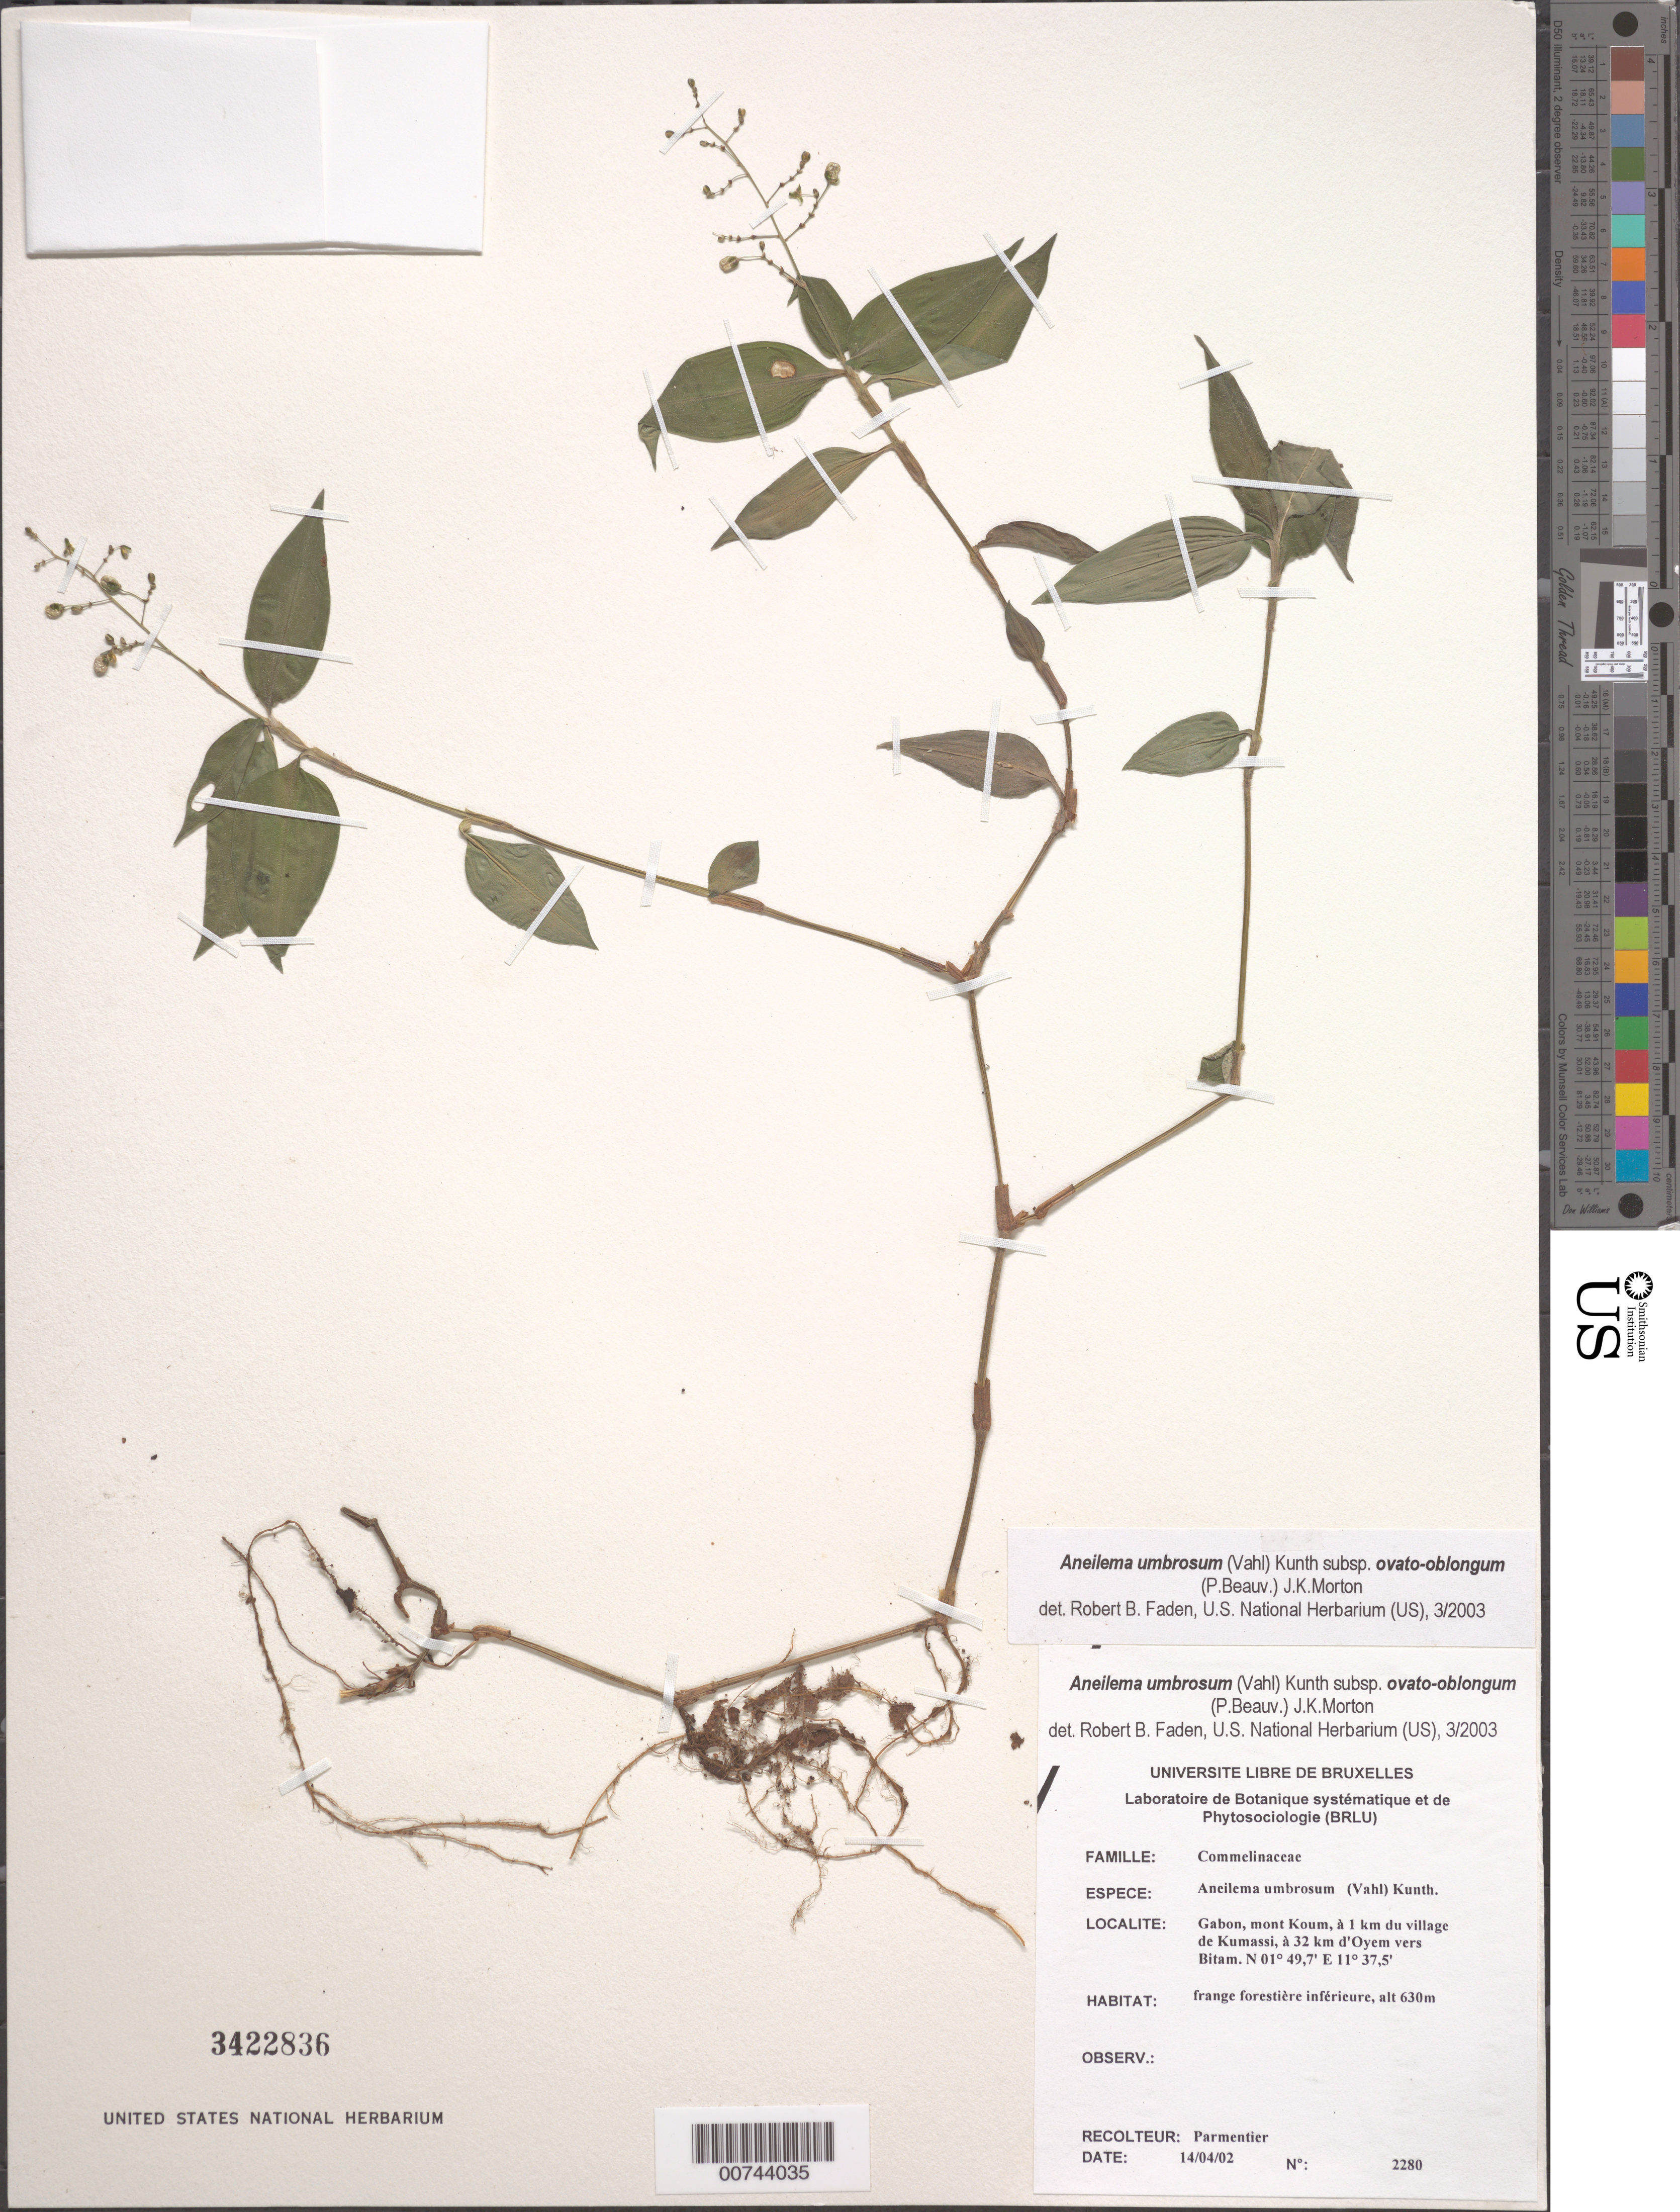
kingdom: Plantae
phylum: Tracheophyta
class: Liliopsida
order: Commelinales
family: Commelinaceae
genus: Aneilema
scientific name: Aneilema umbrosum subsp. ovato-oblongum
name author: (P. Beauv.) J.K. Morton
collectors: P. Parmentier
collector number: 2280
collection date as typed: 14 apr 2002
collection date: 2002-04-14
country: Gabon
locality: Mont Koum, Kumassi.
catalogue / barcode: US 3422836